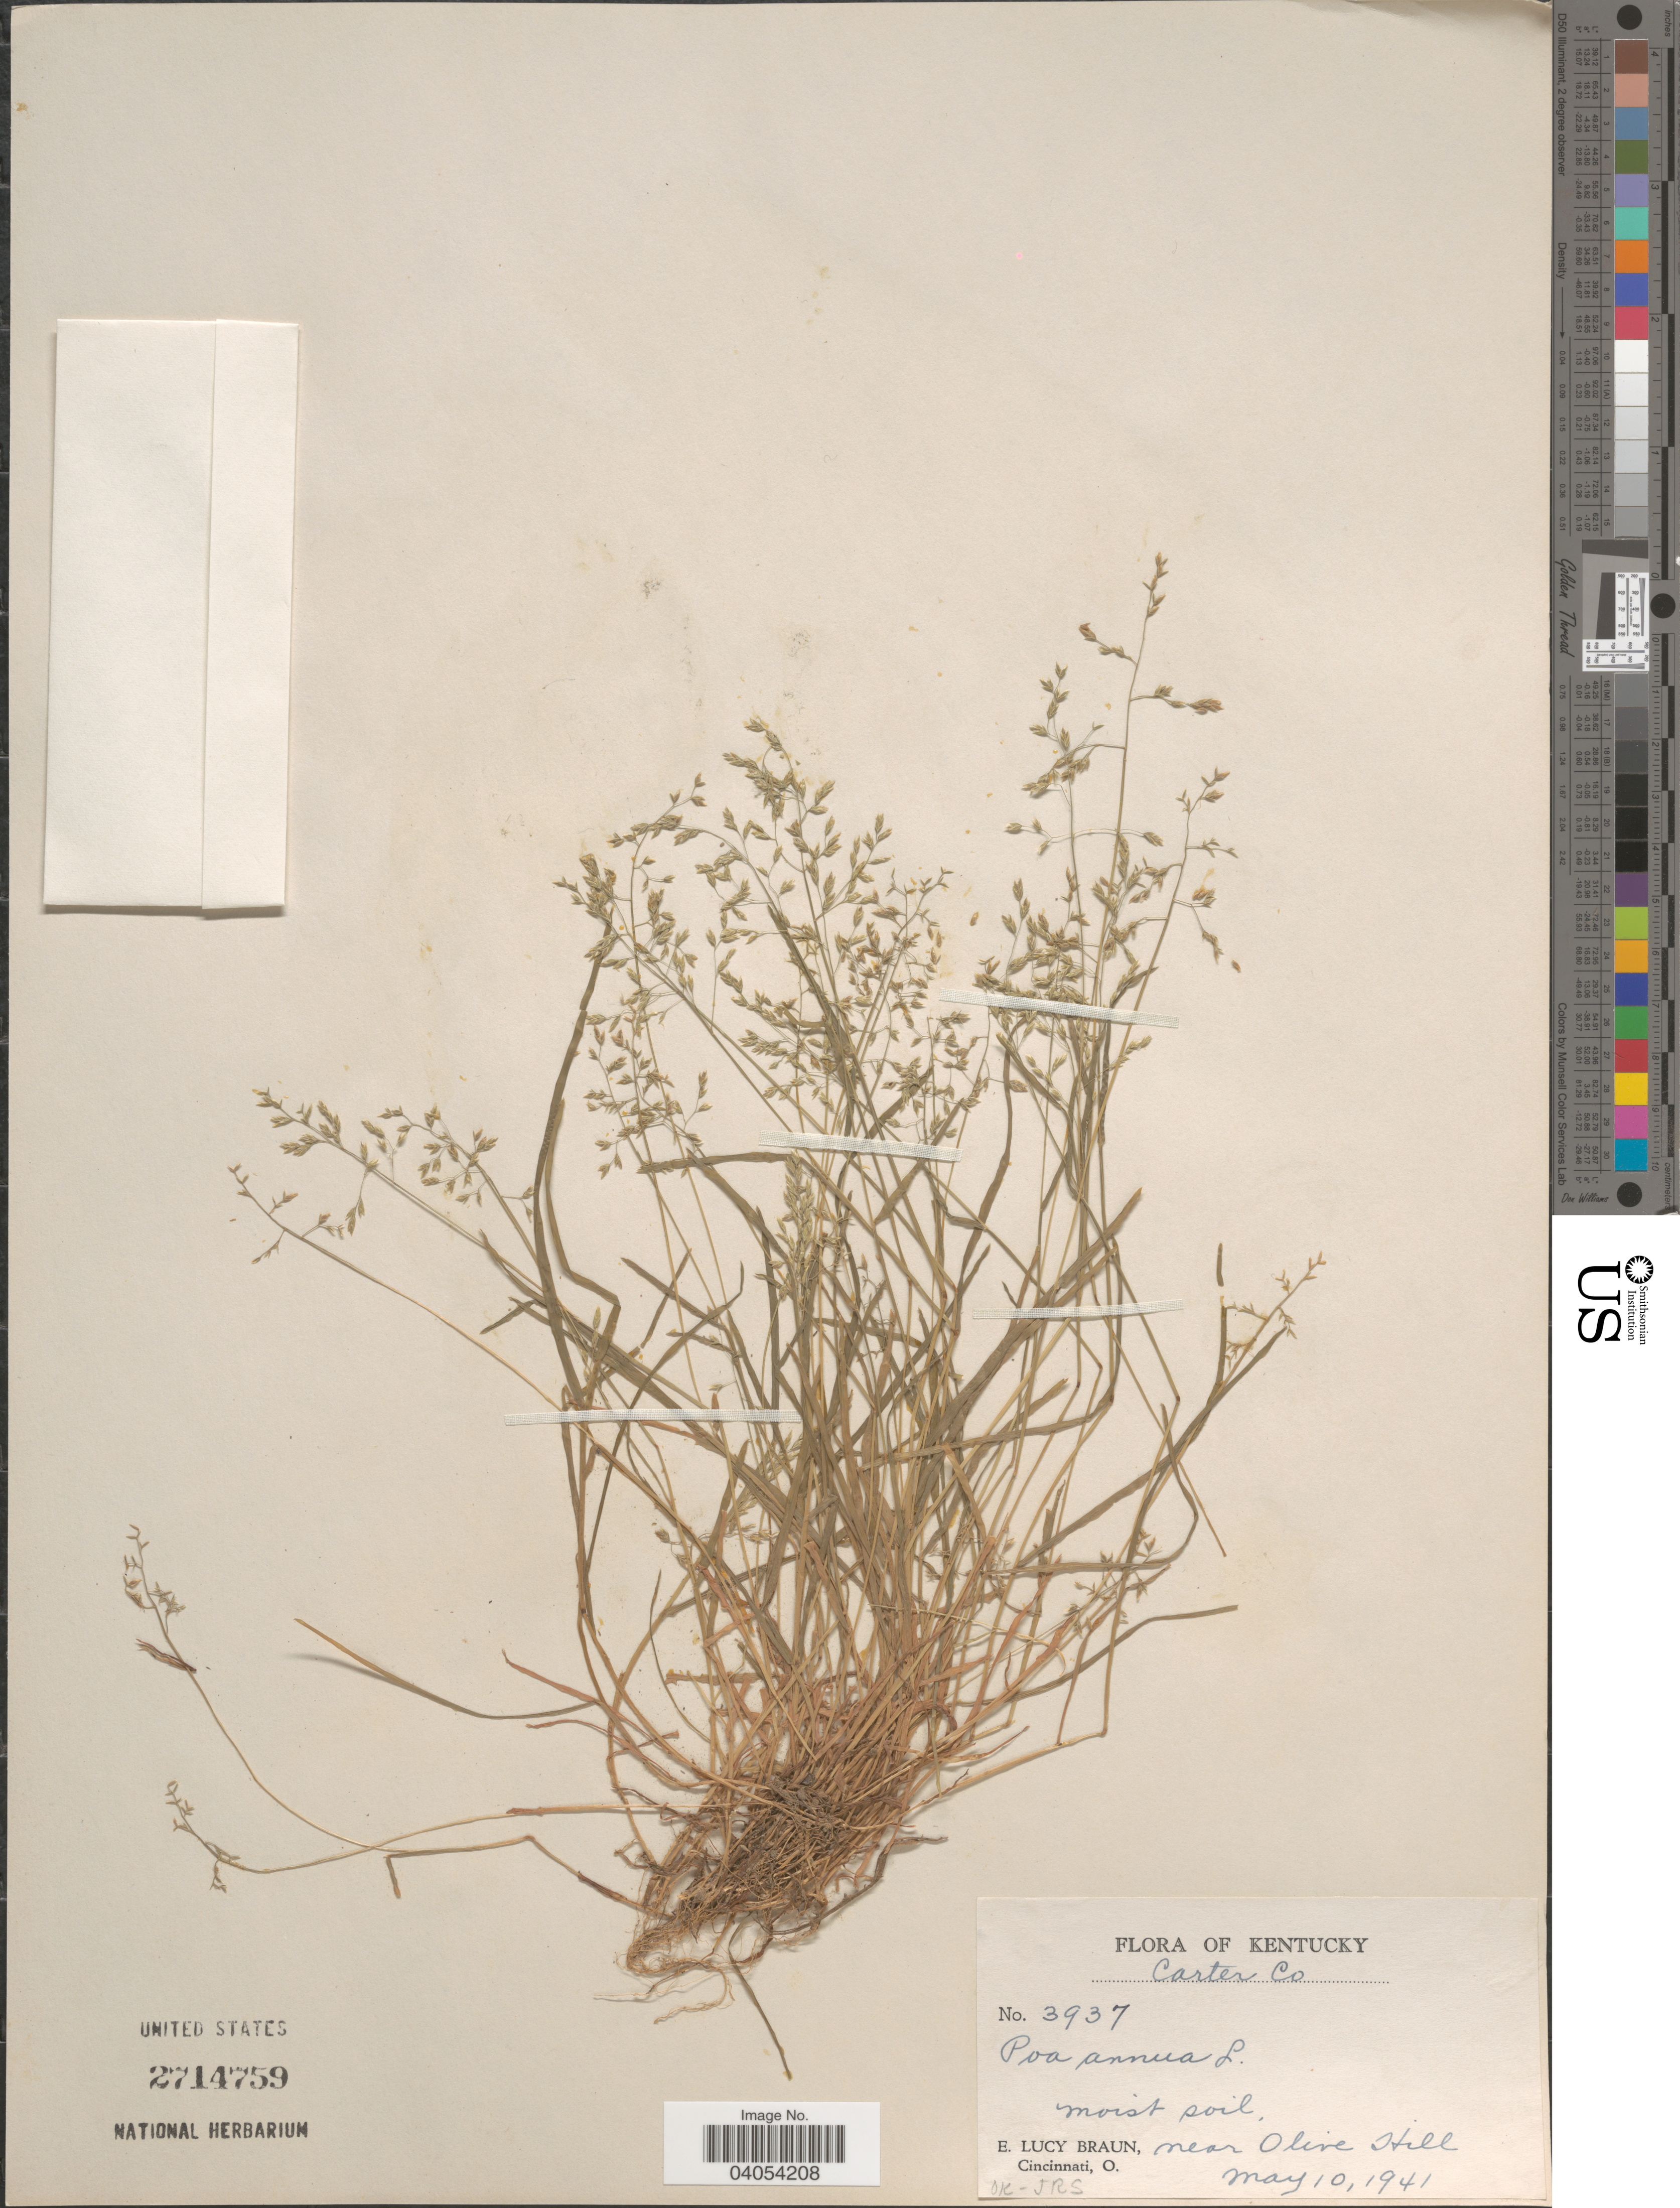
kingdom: Plantae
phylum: Tracheophyta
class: Liliopsida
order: Poales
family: Poaceae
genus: Poa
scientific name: Poa annua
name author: L.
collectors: E. L. Braun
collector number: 3937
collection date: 1941-05-10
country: United States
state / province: Kentucky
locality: Carter Co. Near Olive Hill.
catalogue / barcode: US 2714759